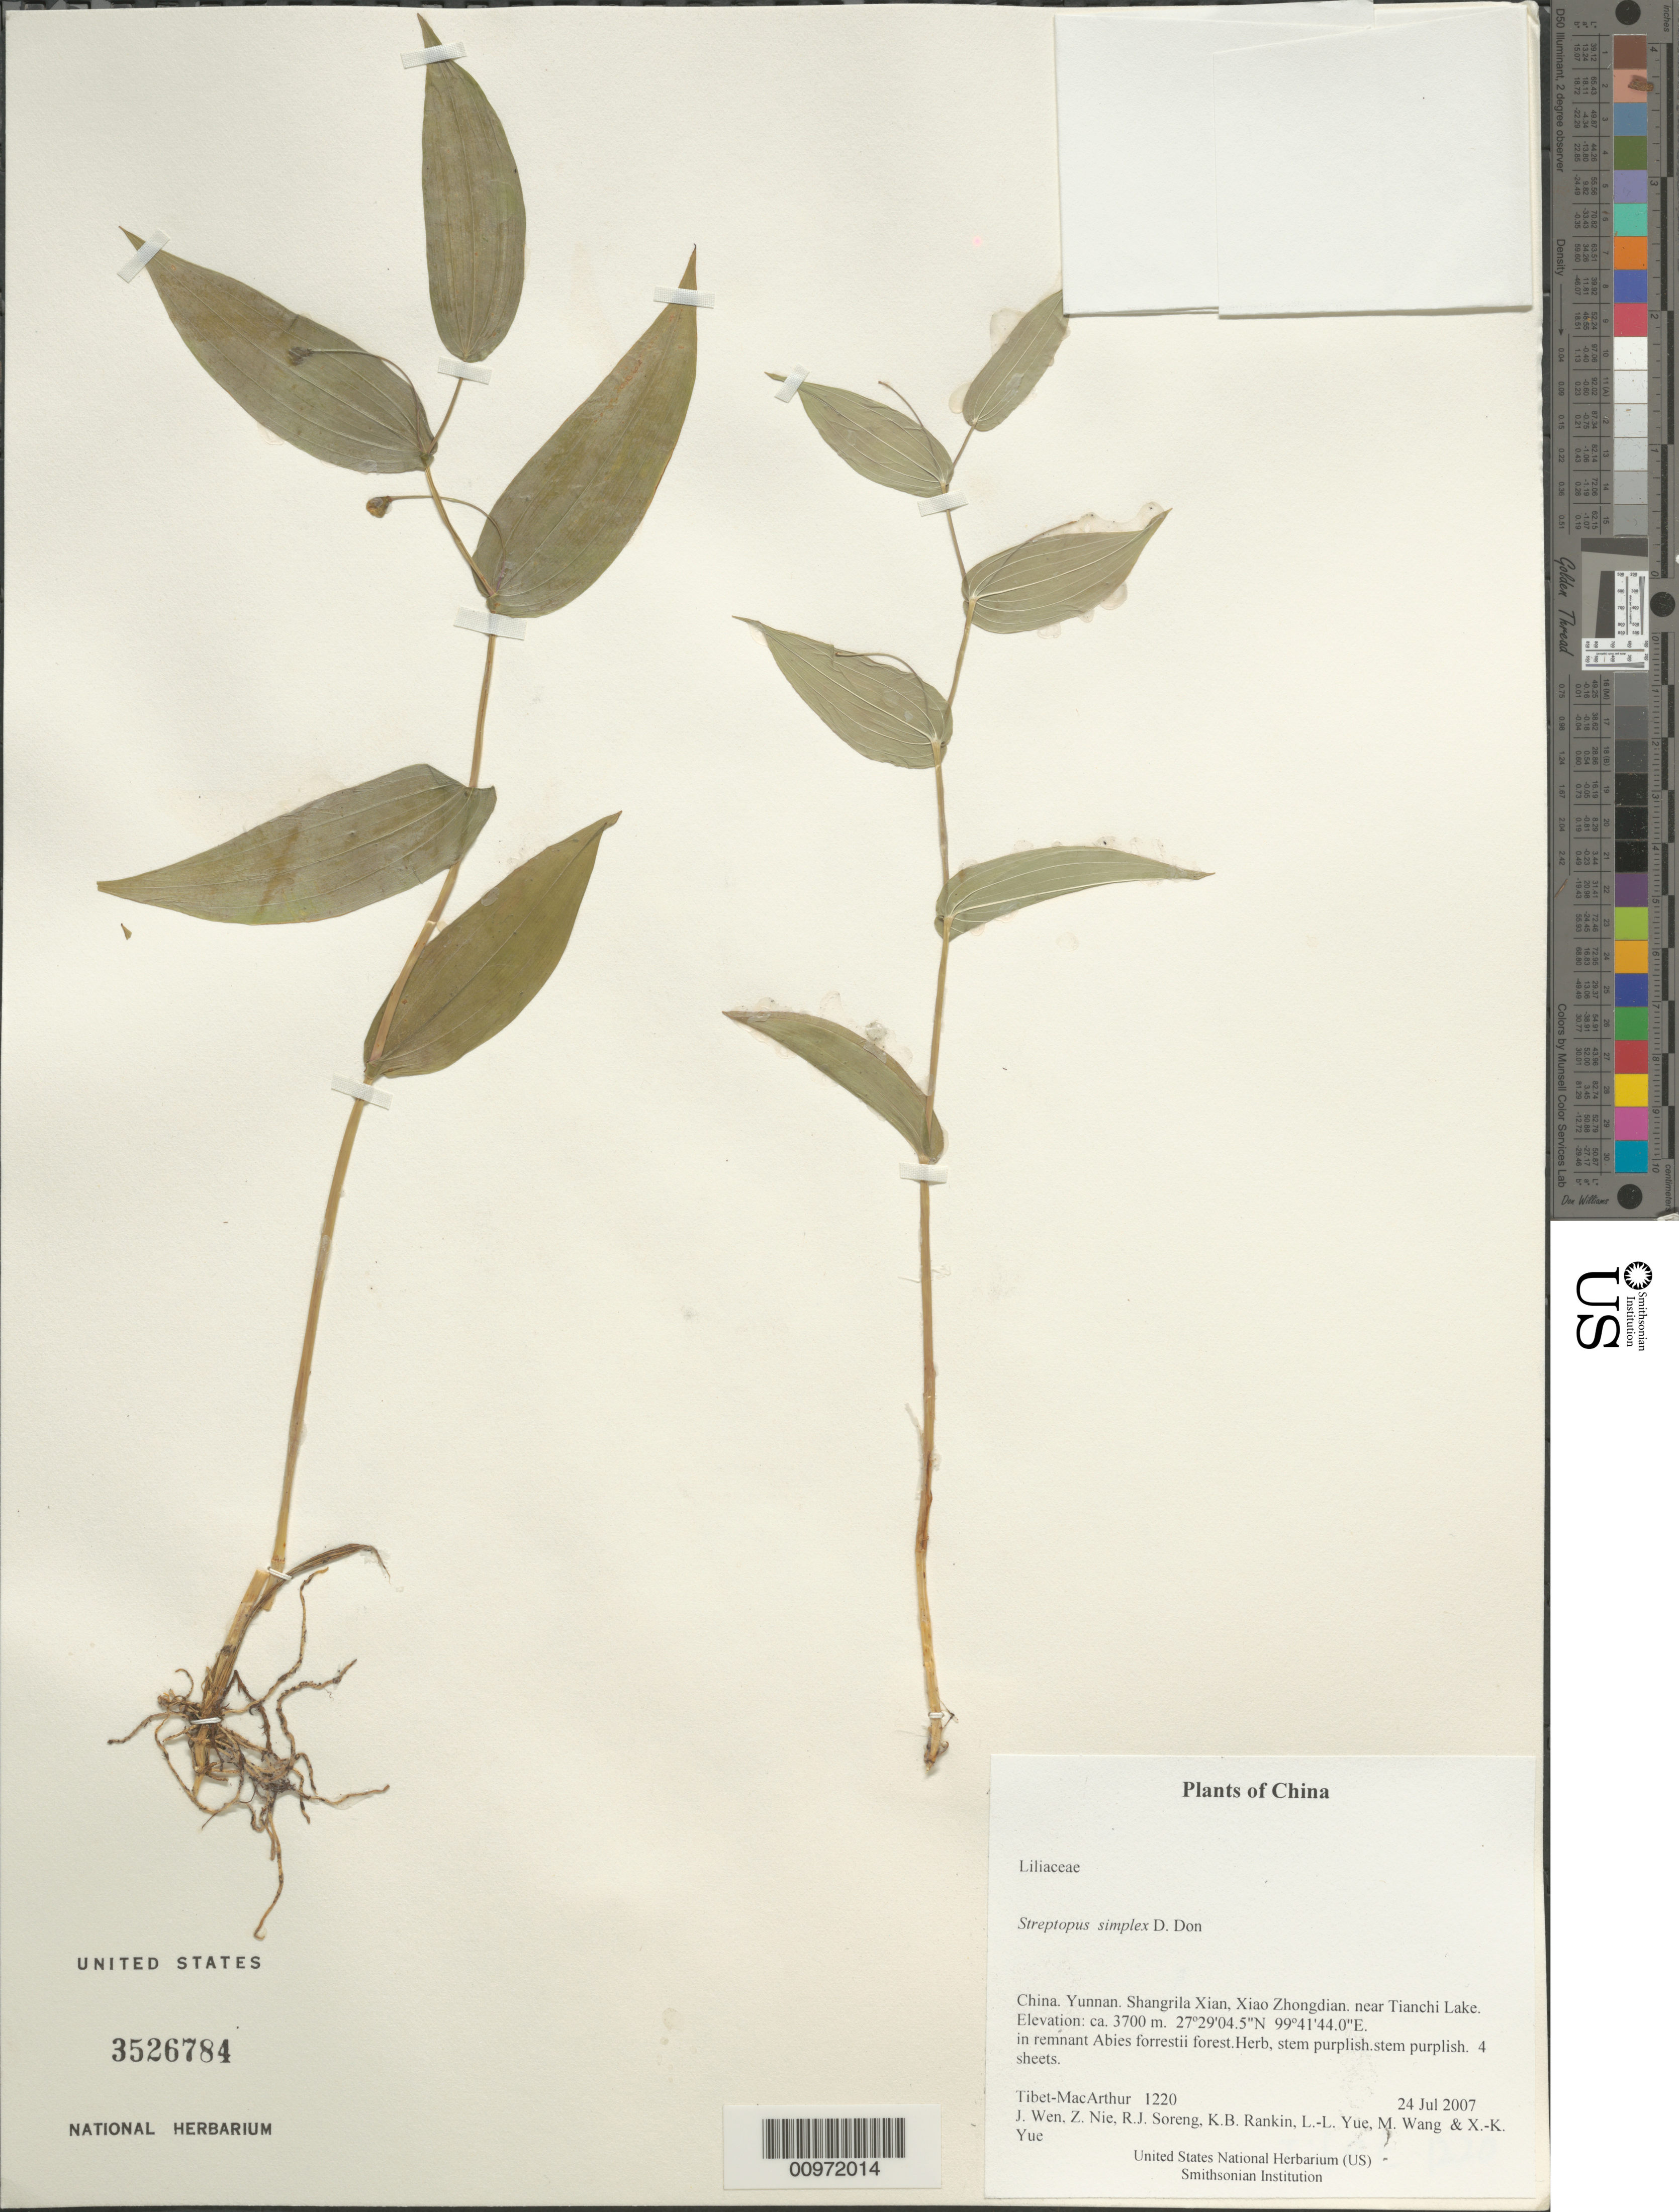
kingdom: Plantae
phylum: Tracheophyta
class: Liliopsida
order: Liliales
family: Liliaceae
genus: Streptopus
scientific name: Streptopus simplex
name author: D. Don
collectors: Tibet-MacArthur, J. Wen, Z. Nie, R. J. Soreng, K. Rankin, L. Yue, M. Wang & X. Yue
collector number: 1220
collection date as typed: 24 Jul 2007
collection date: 2007-07-24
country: China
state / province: Yunnan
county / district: Shangrila Xian, Xiao Zhongdian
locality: near Tianchi Lake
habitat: In remnant Abies forrestii forest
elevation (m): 3700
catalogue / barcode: US 3526784